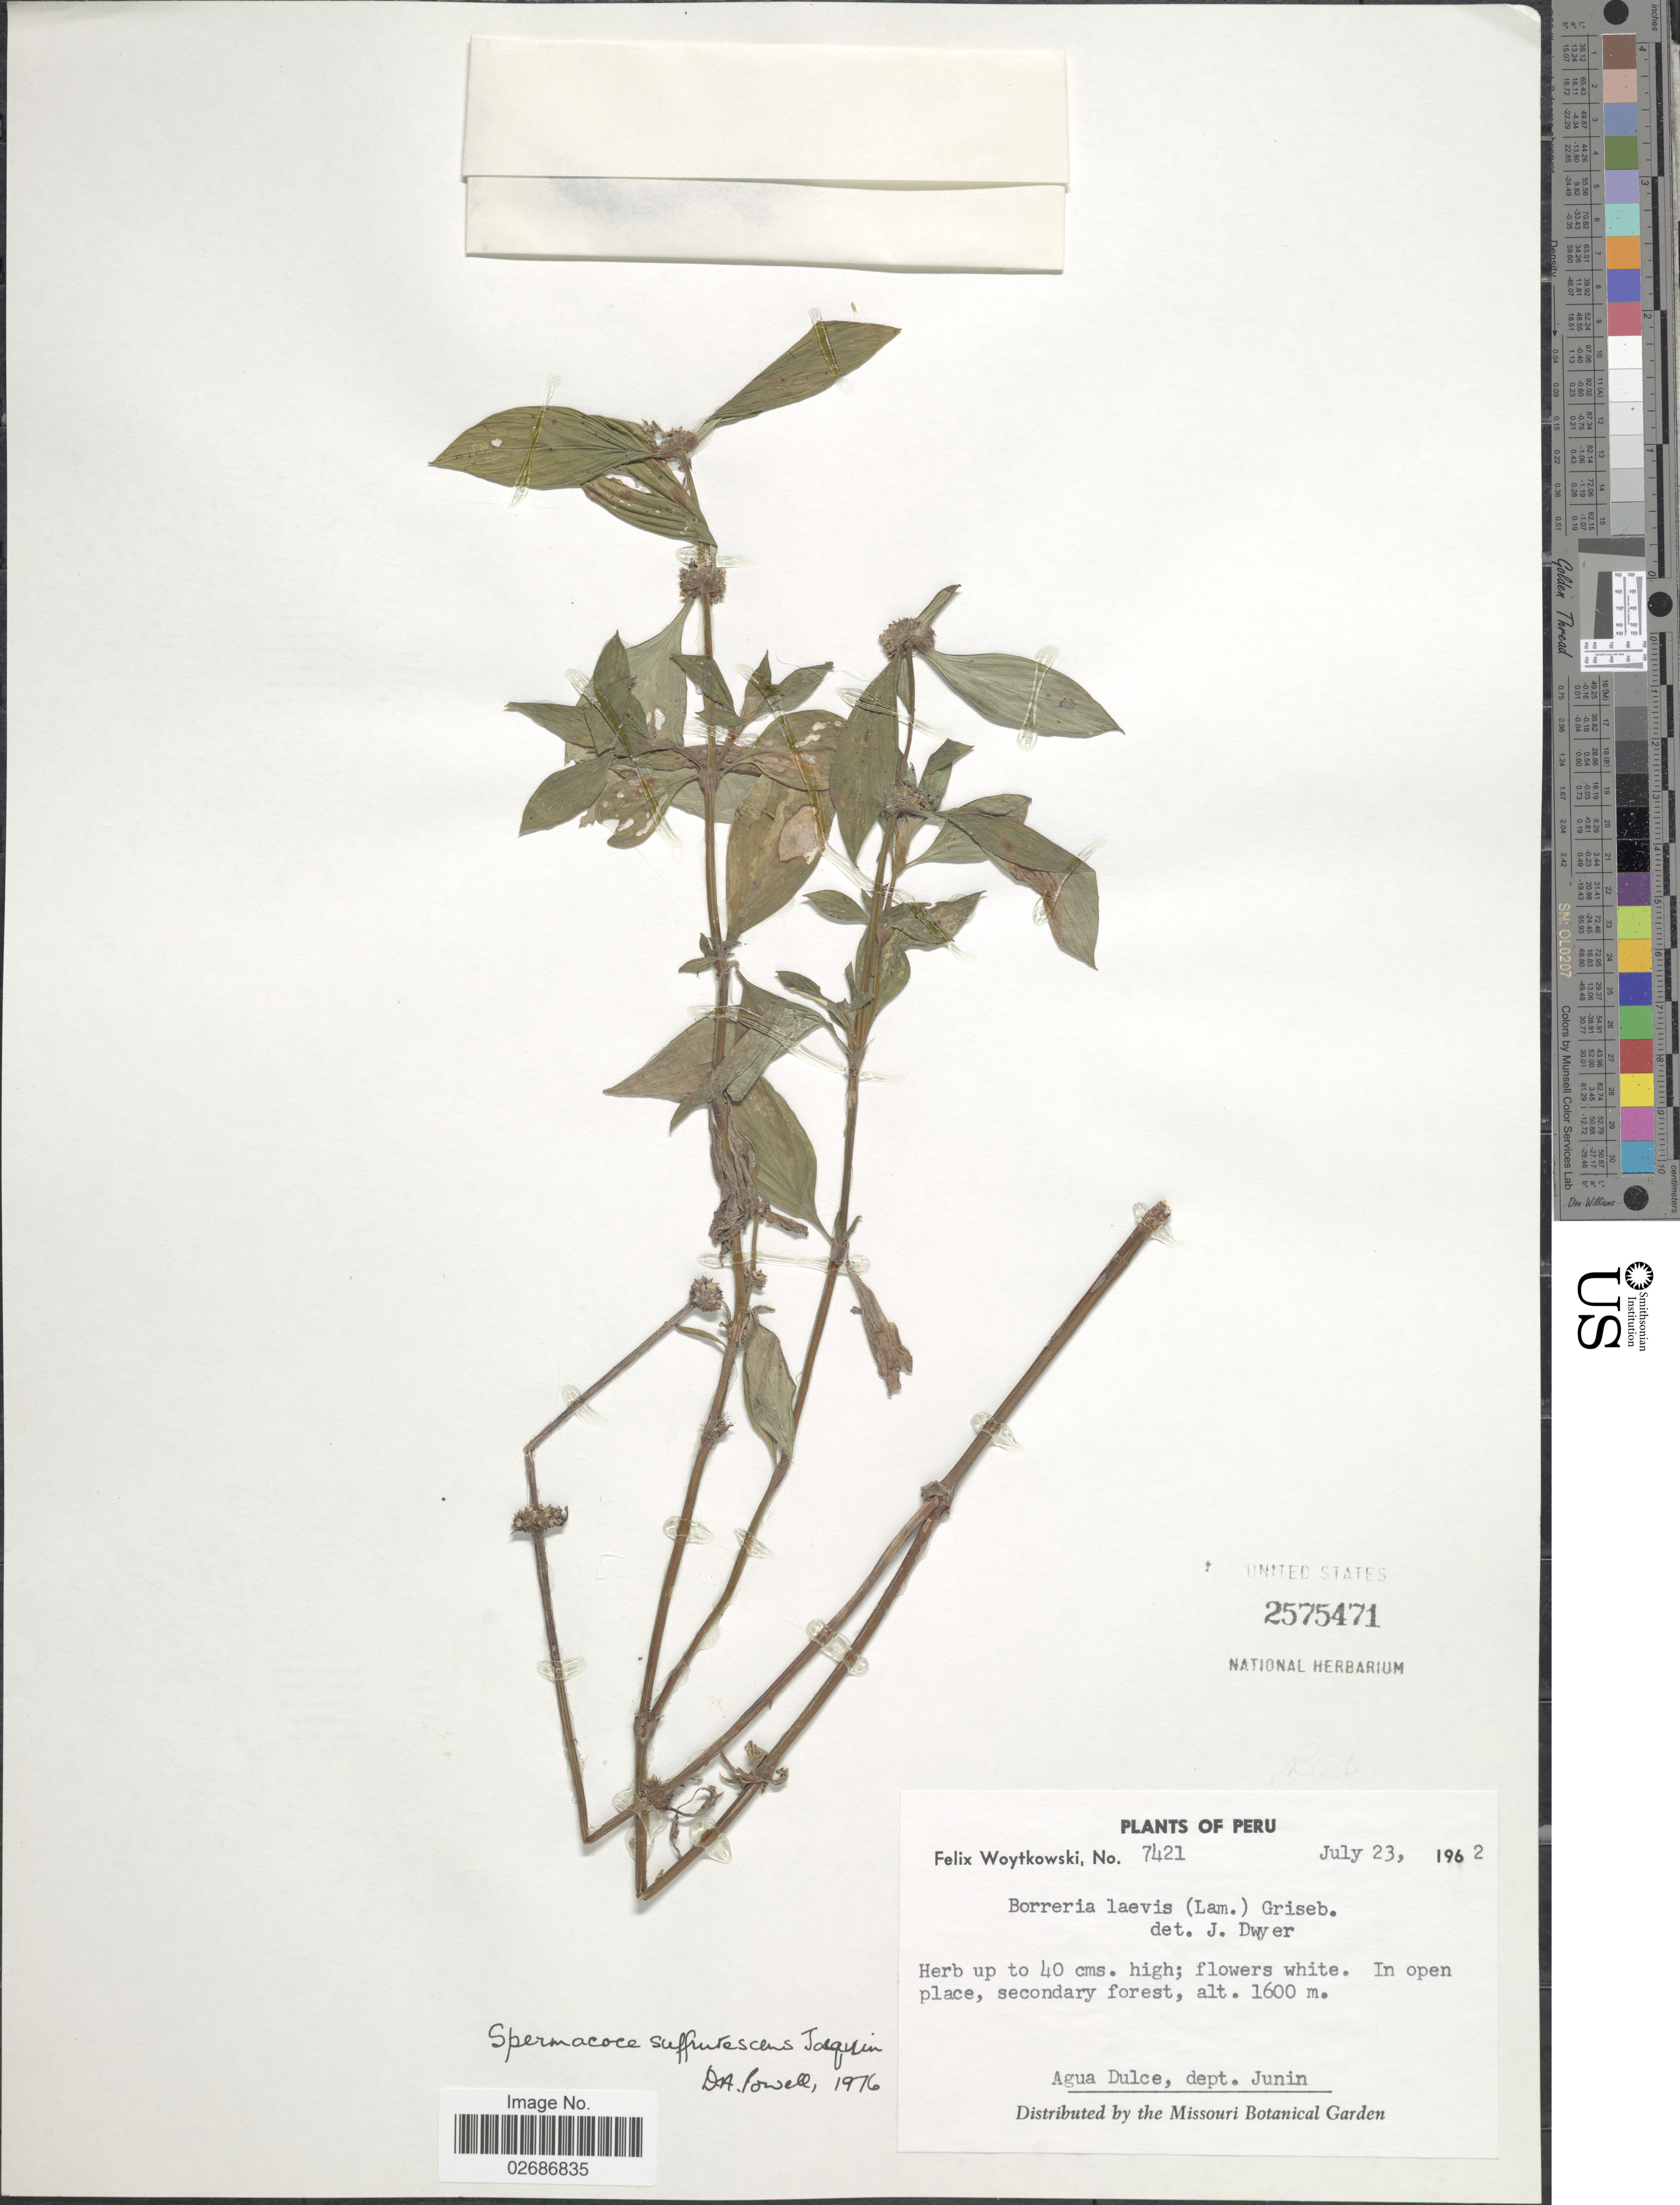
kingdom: Plantae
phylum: Tracheophyta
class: Magnoliopsida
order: Gentianales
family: Rubiaceae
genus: Borreria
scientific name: Borreria remota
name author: (Lam.) Bacigalupo & E.L. Cabral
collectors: F. Woytkowski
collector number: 7421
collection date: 1962-07-23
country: Peru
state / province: Junín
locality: In open place, secondary forest, Agua Dulce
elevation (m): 1600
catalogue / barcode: US 2575471